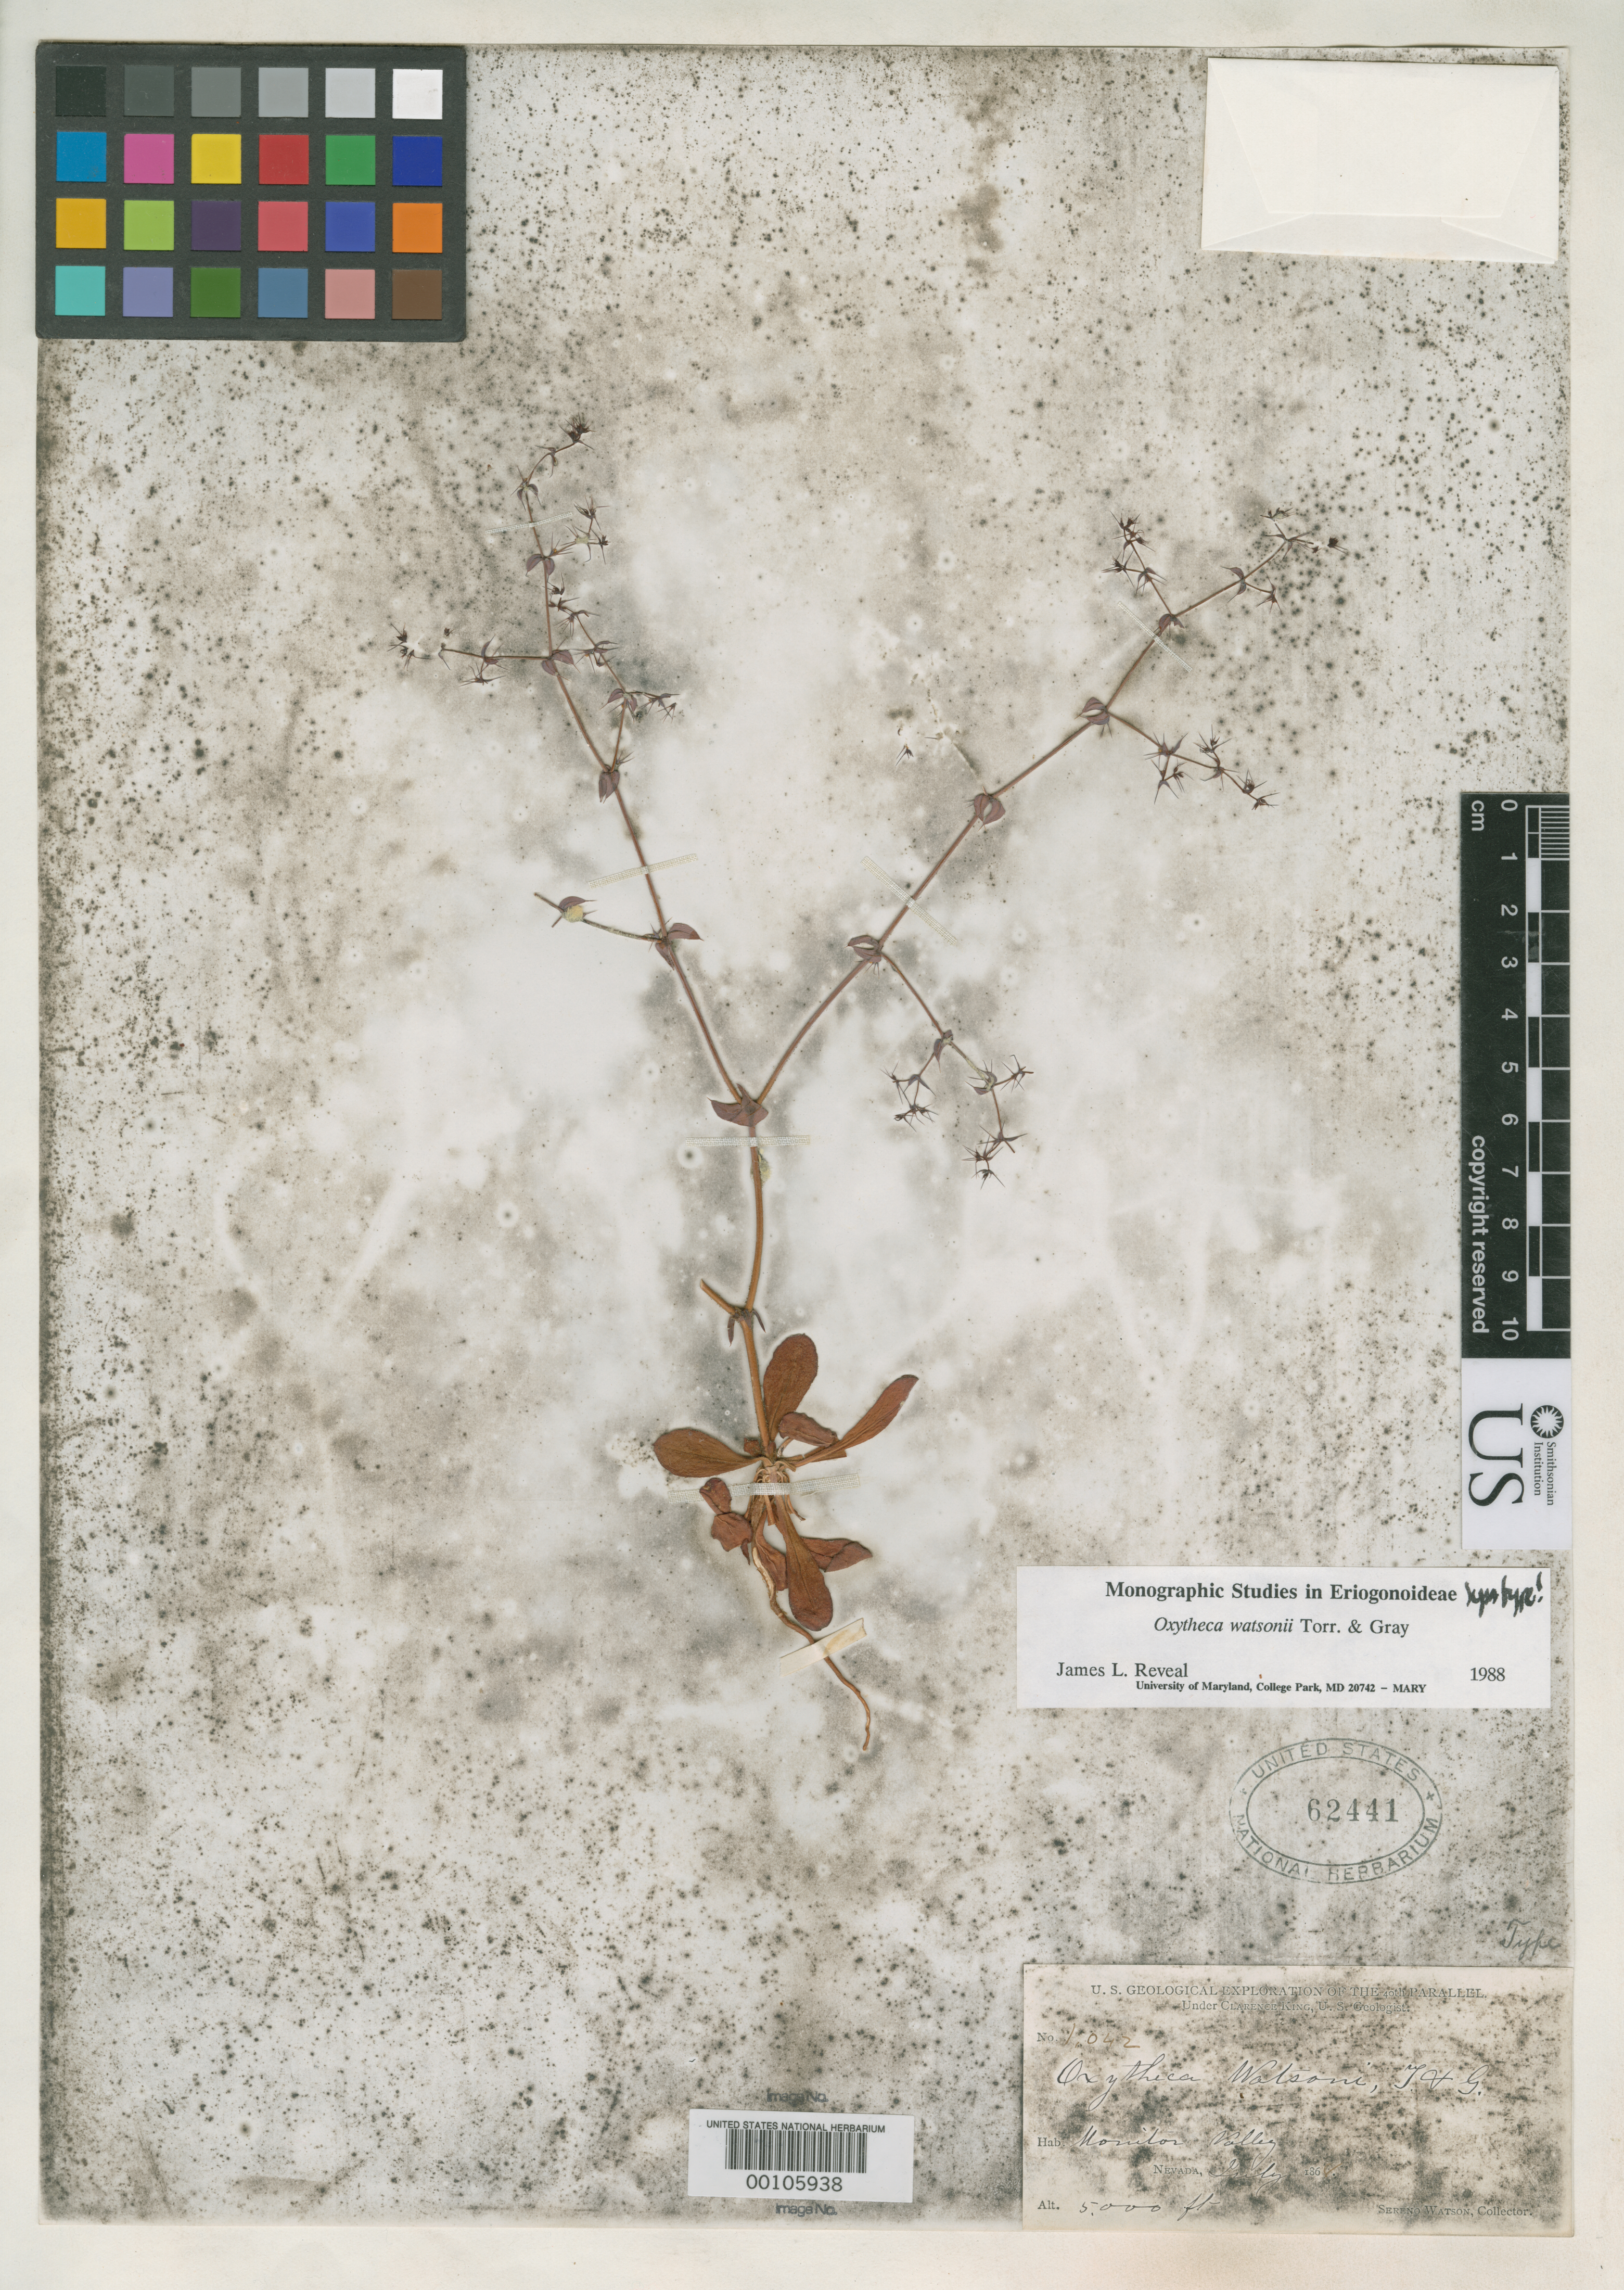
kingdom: Plantae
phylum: Tracheophyta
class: Magnoliopsida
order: Caryophyllales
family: Polygonaceae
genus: Oxytheca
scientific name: Oxytheca watsonii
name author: Torr. & A. Gray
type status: Isotype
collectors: S. Watson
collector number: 1042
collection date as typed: Jul 1868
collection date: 1868-07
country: United States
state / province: Nevada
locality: Monitor Valley.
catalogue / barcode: US 62441